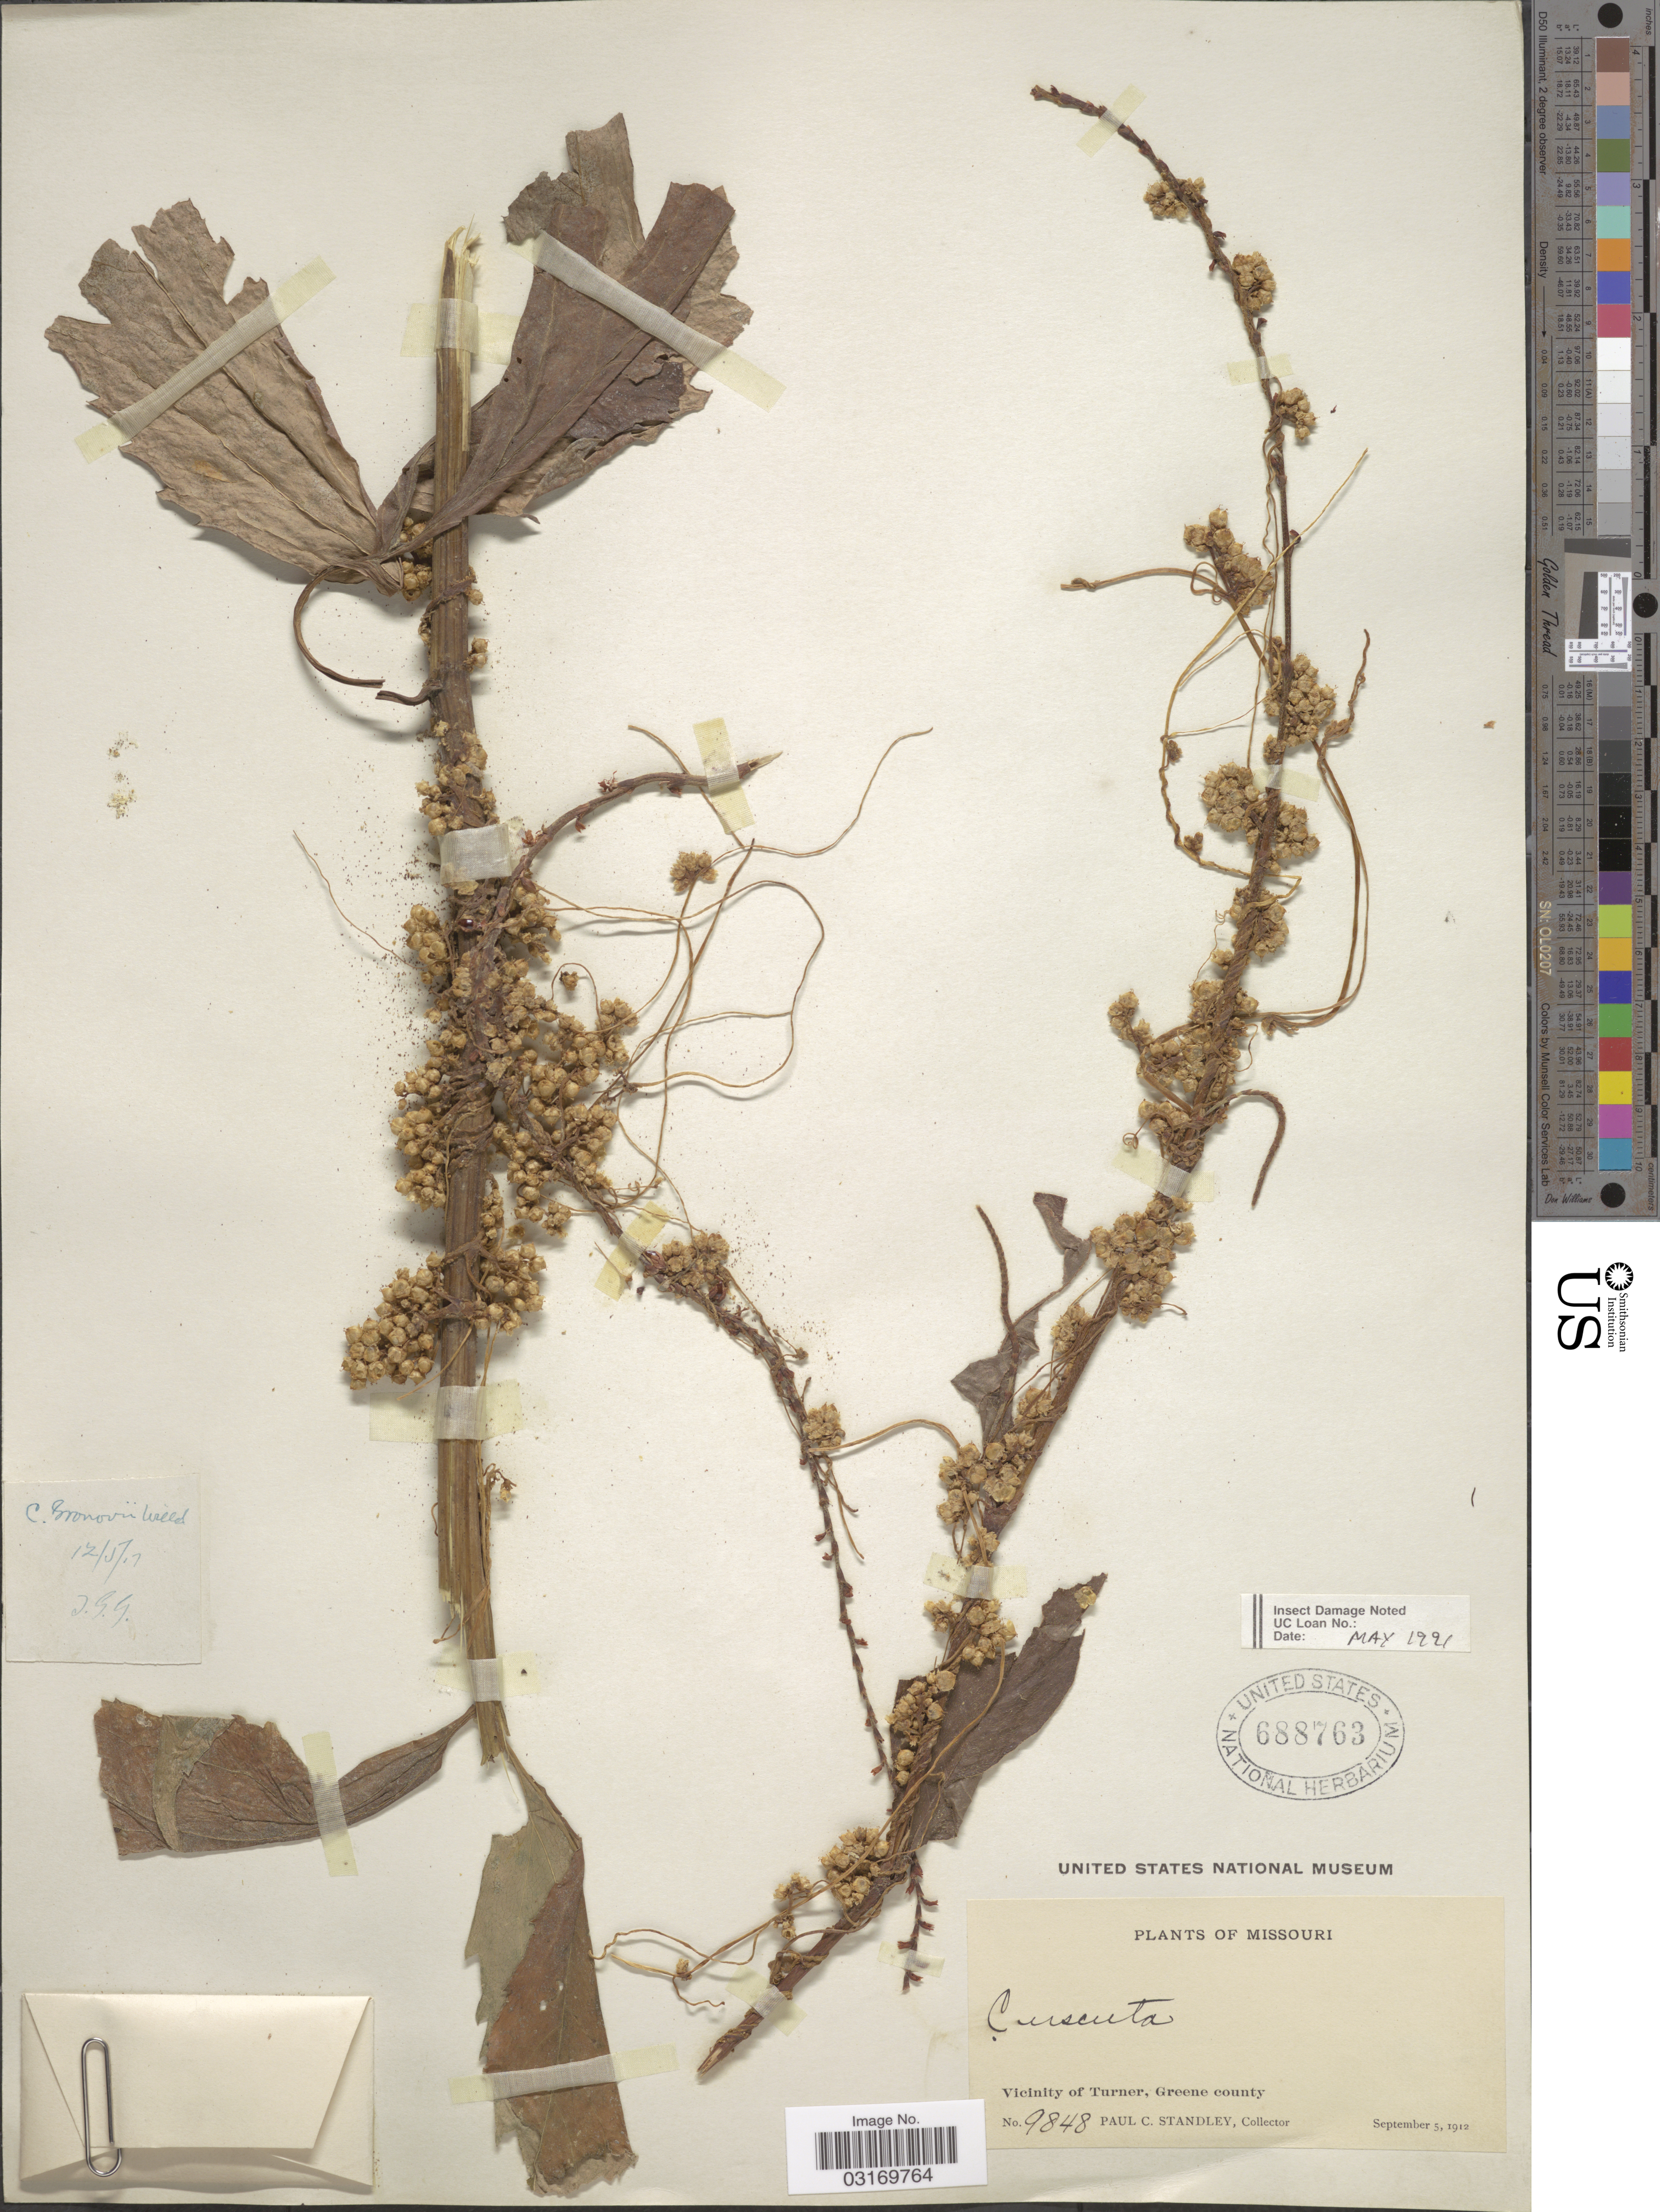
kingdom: Plantae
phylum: Tracheophyta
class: Magnoliopsida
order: Solanales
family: Convolvulaceae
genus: Cuscuta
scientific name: Cuscuta gronovii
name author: Willd. ex Schult.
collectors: P. C. Standley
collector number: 9848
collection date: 1912-09-05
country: United States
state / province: Missouri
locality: Vicinity of Turner, Greene County.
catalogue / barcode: US 688763